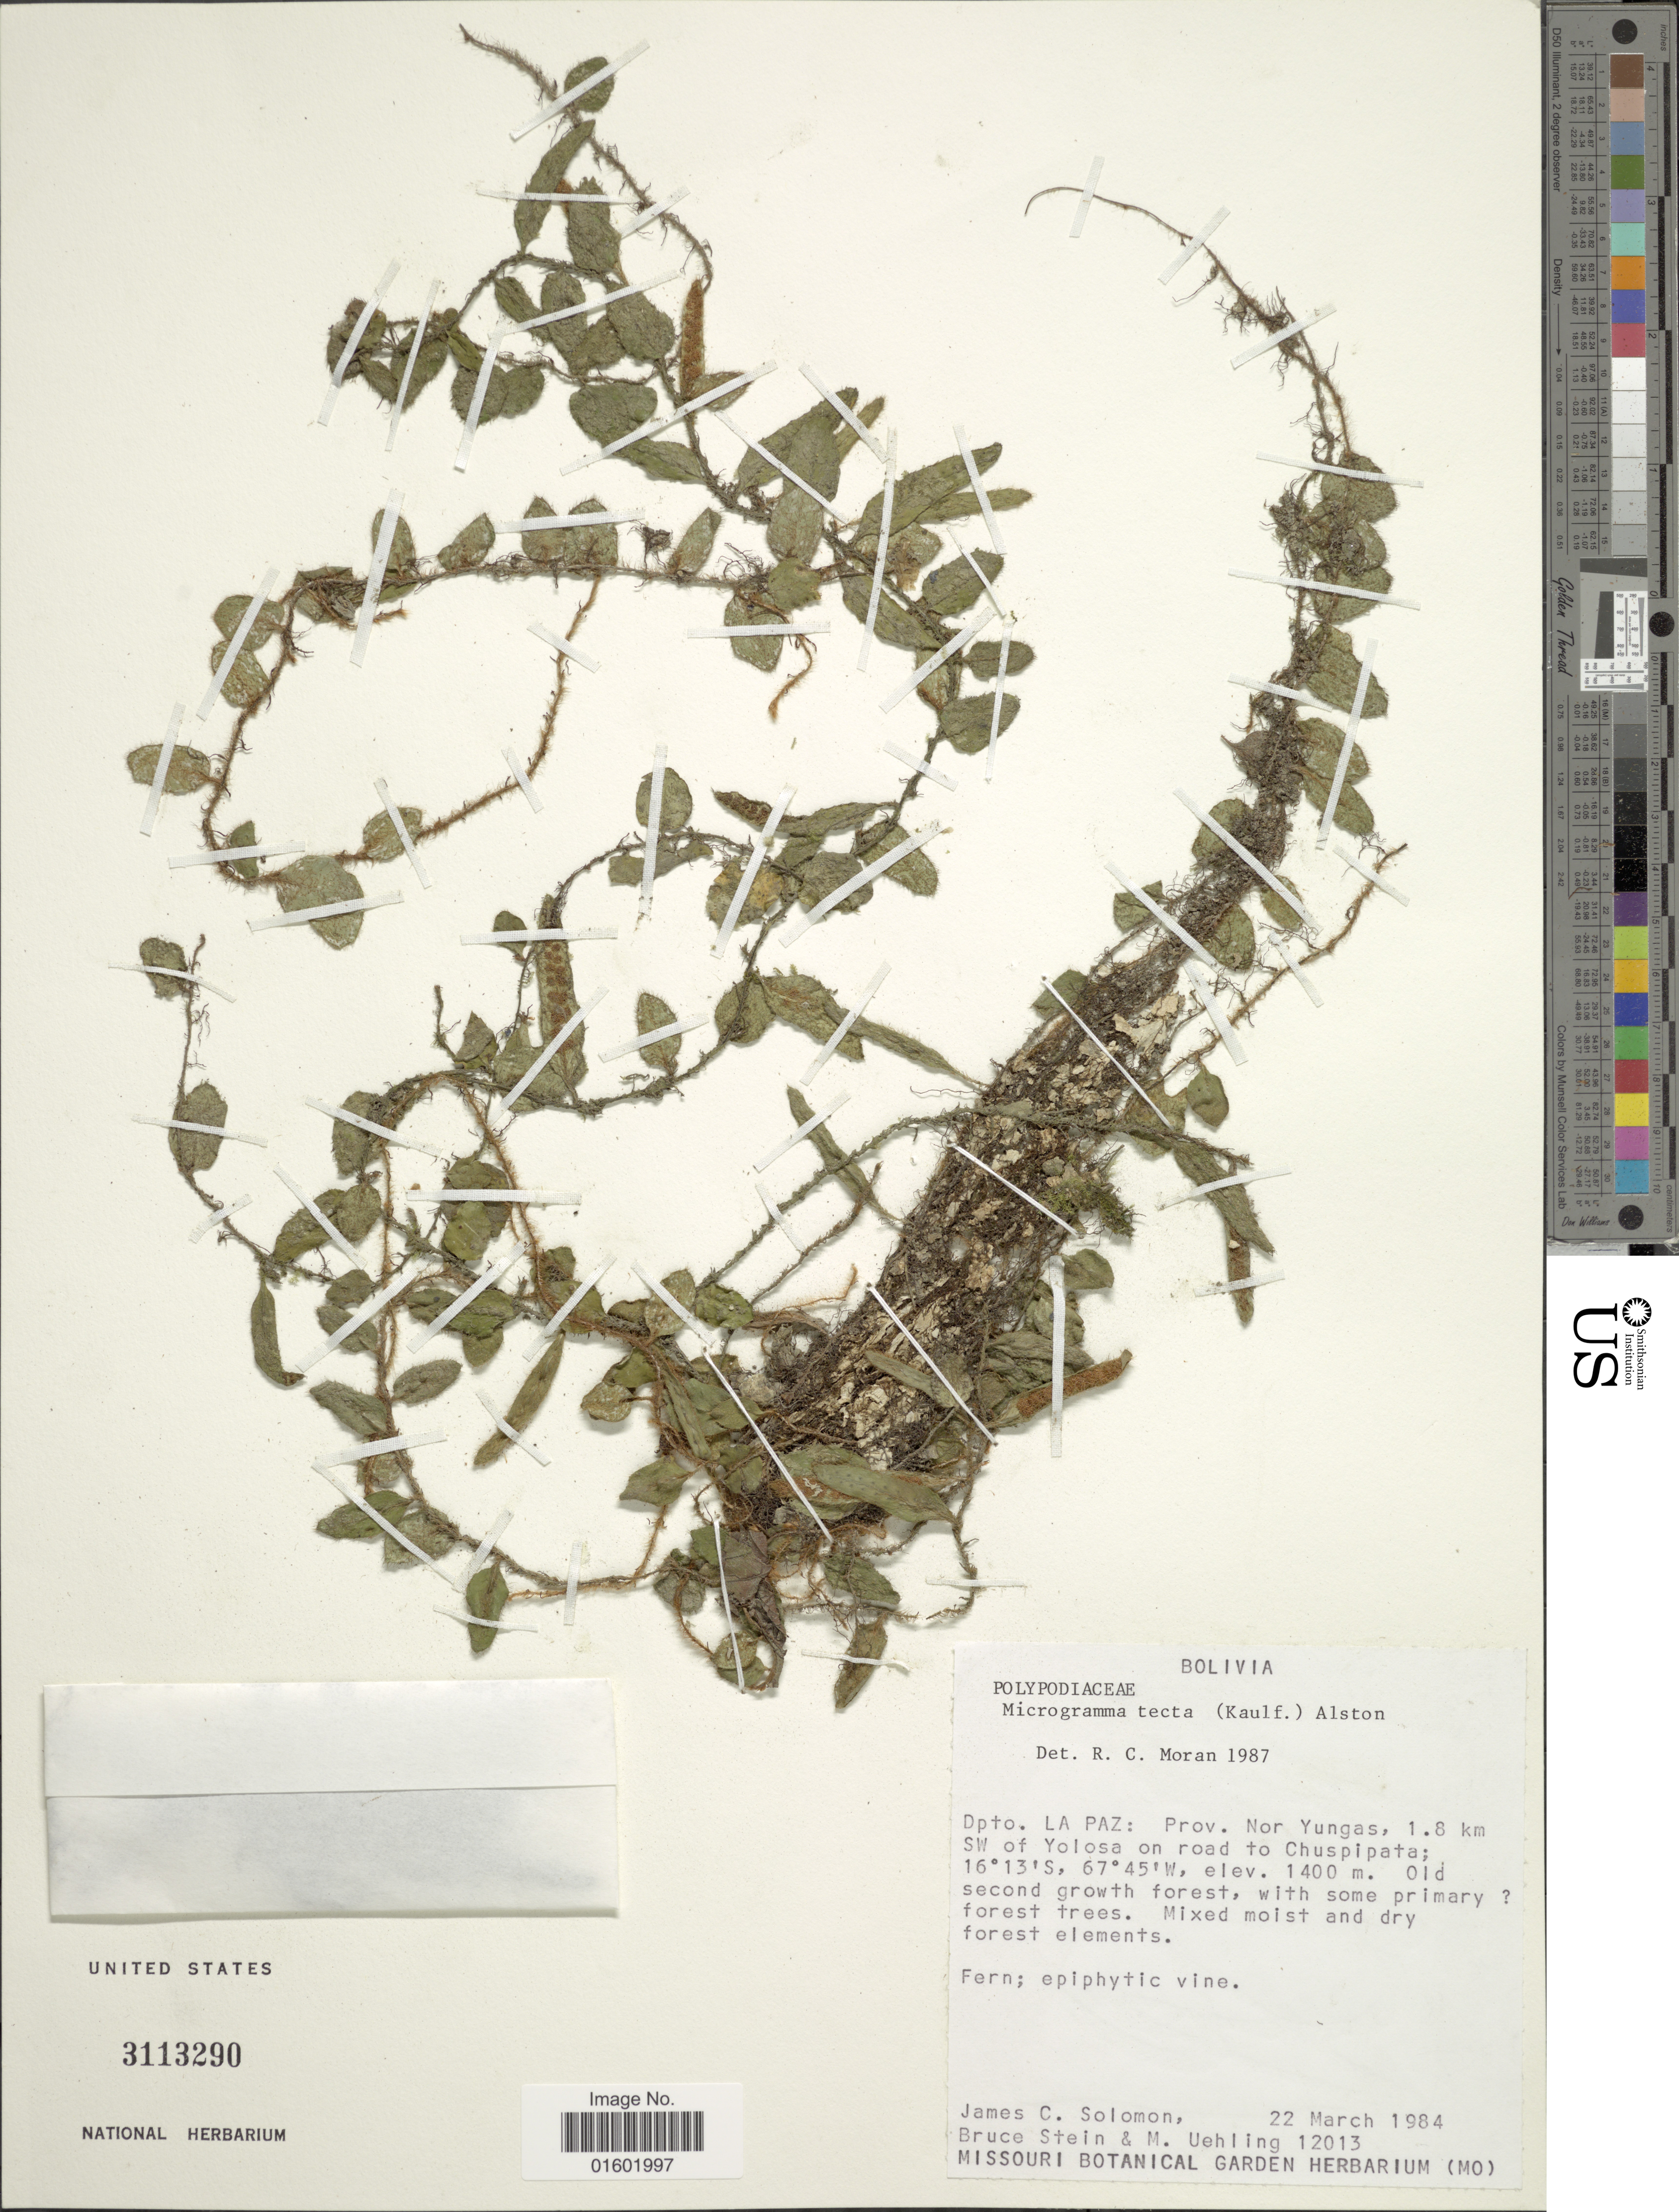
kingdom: Plantae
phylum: Tracheophyta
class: Polypodiopsida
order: Polypodiales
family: Polypodiaceae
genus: Microgramma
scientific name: Microgramma tecta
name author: (Kaulf.) Alston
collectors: J. C. Solomon, B. A. Stein & M. Uehling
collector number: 12013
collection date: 1984-03-22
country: Bolivia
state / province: La Paz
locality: Dpto. La Paz, Prov. Nor Yungas, 1.8 km SW of Yolosa on road to Chuspipata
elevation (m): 1400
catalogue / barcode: US 3113290